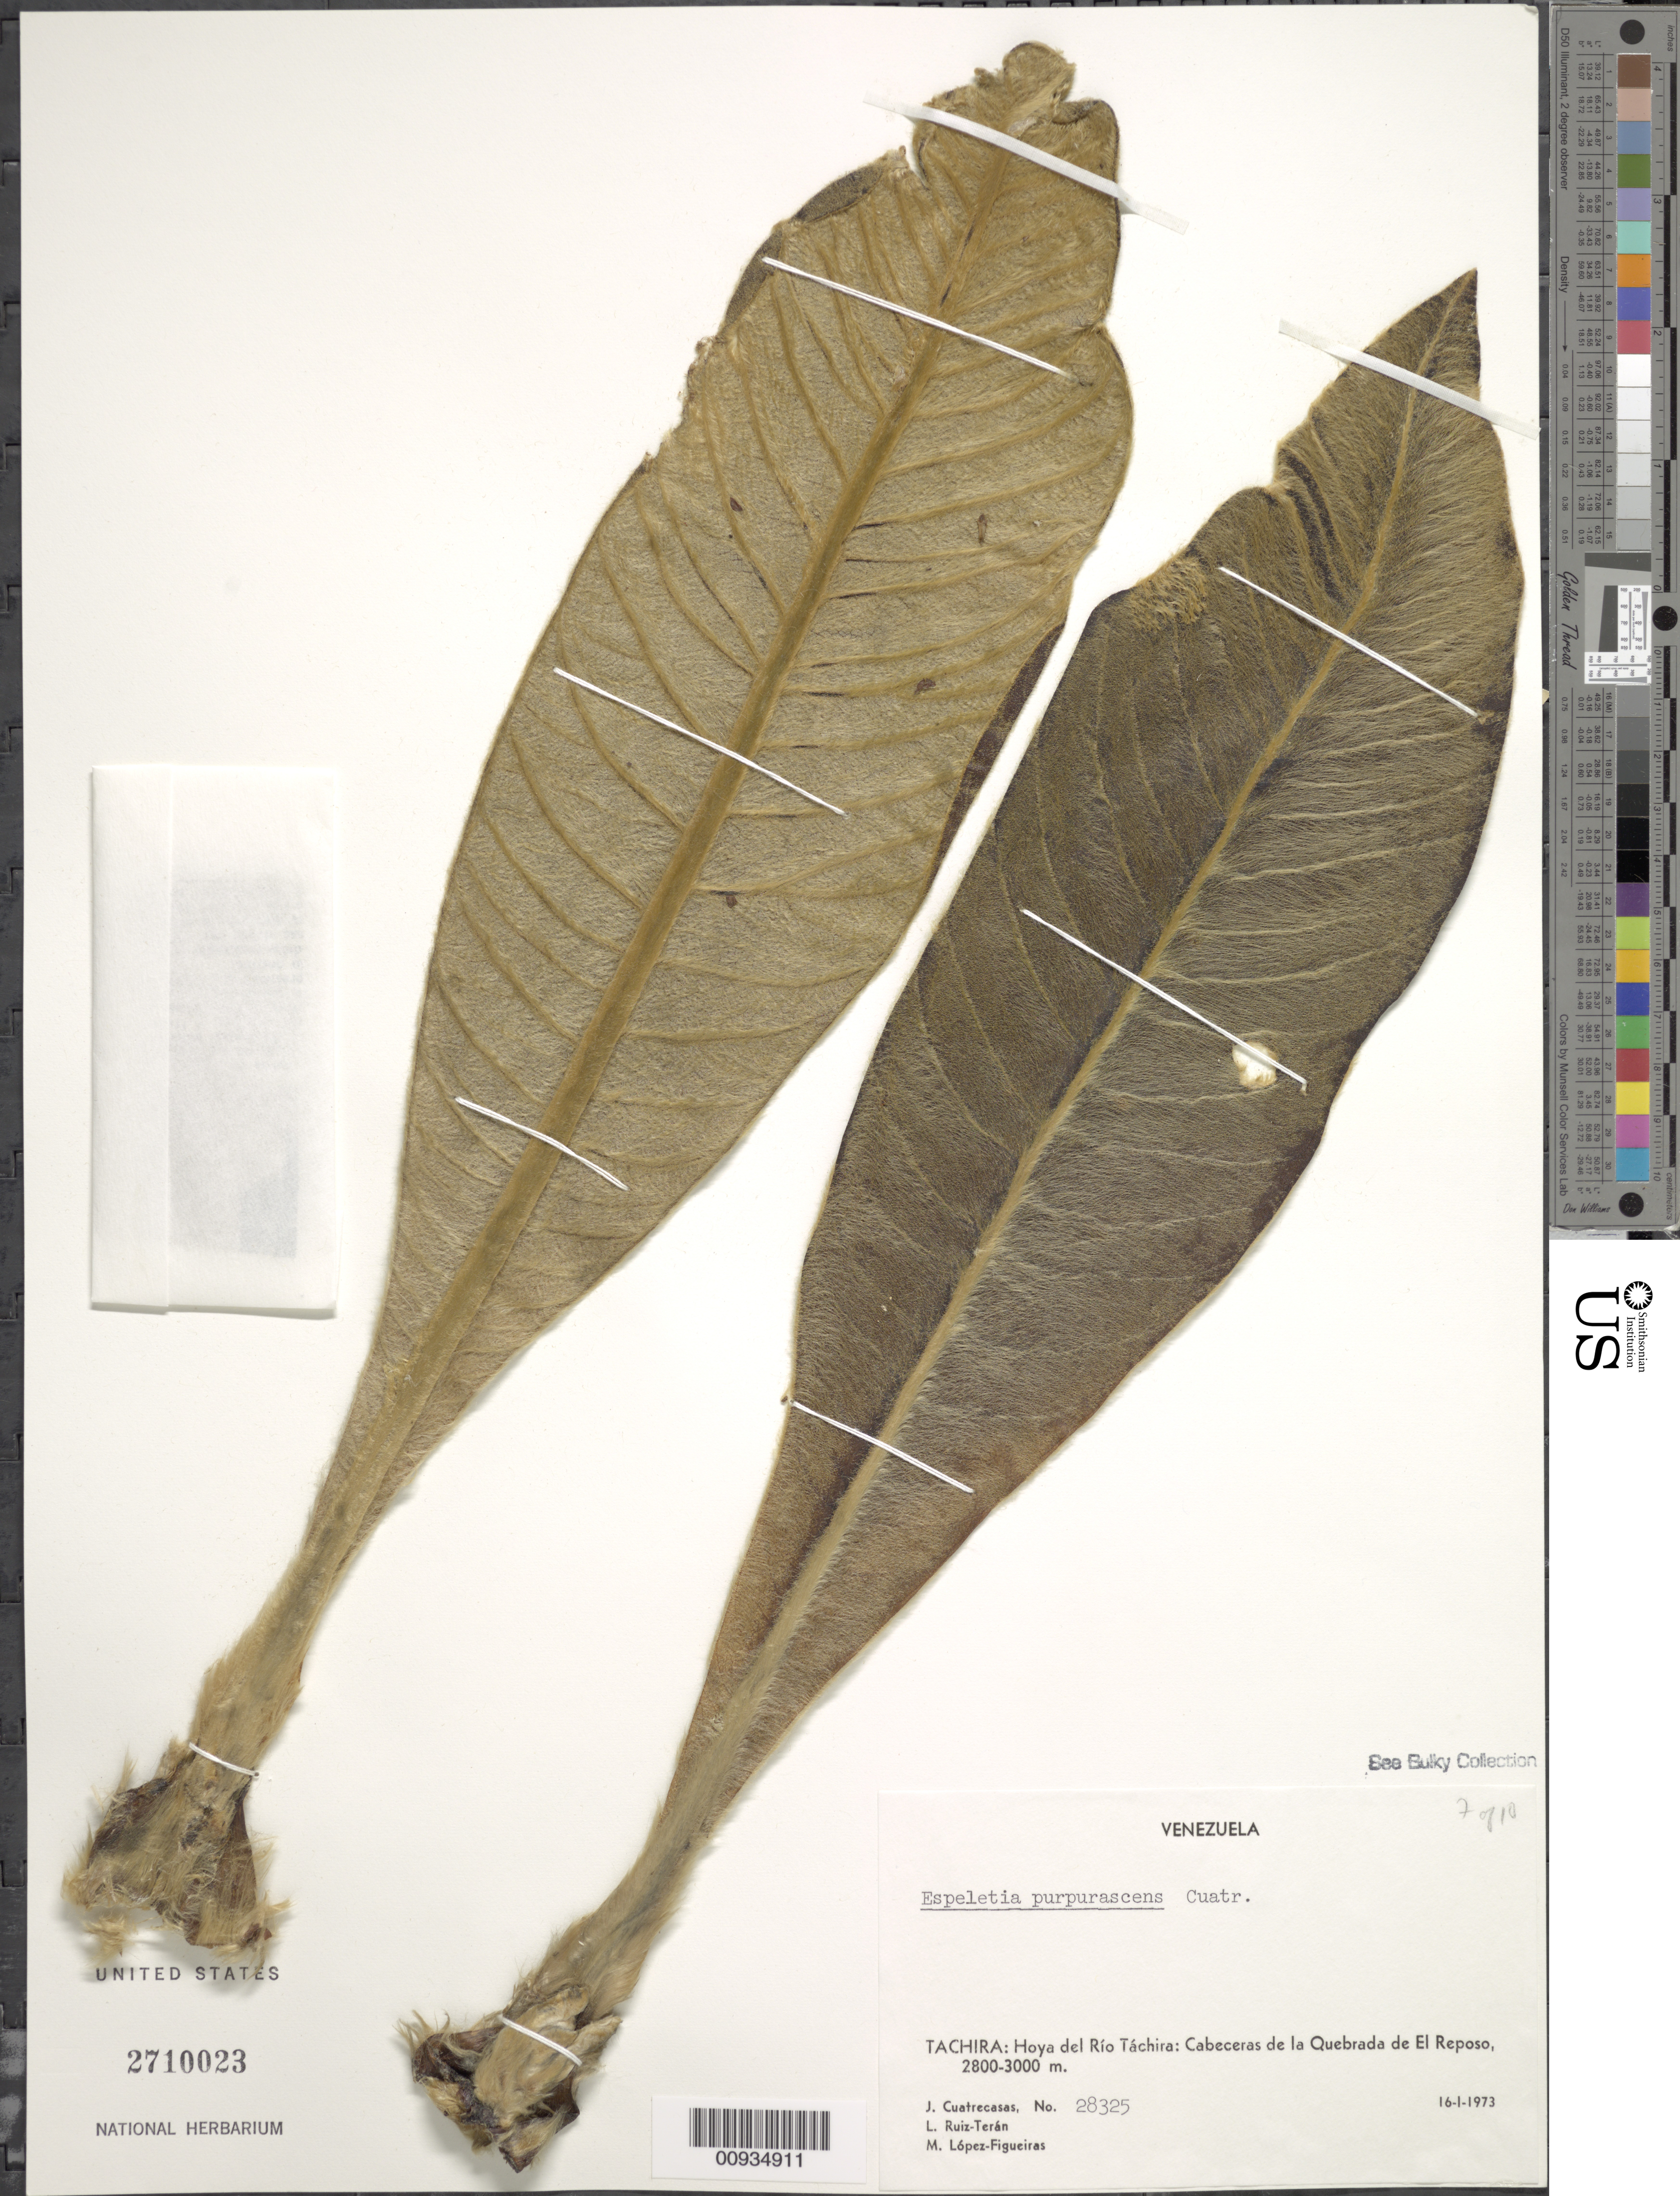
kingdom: Plantae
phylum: Tracheophyta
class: Magnoliopsida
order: Asterales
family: Asteraceae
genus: Espeletiopsis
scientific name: Espeletiopsis purpurascens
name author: (Cuatrec.) Cuatrec.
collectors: J. Cuatrecasas, L. E. Ruíz-Terán & M. López Figueiras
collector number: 28325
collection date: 1973-01-16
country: Venezuela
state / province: Tachira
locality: Hoya del Rio Tachira, Cabeceras de la Quebrada de El Reposo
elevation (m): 2800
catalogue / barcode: US 2710023